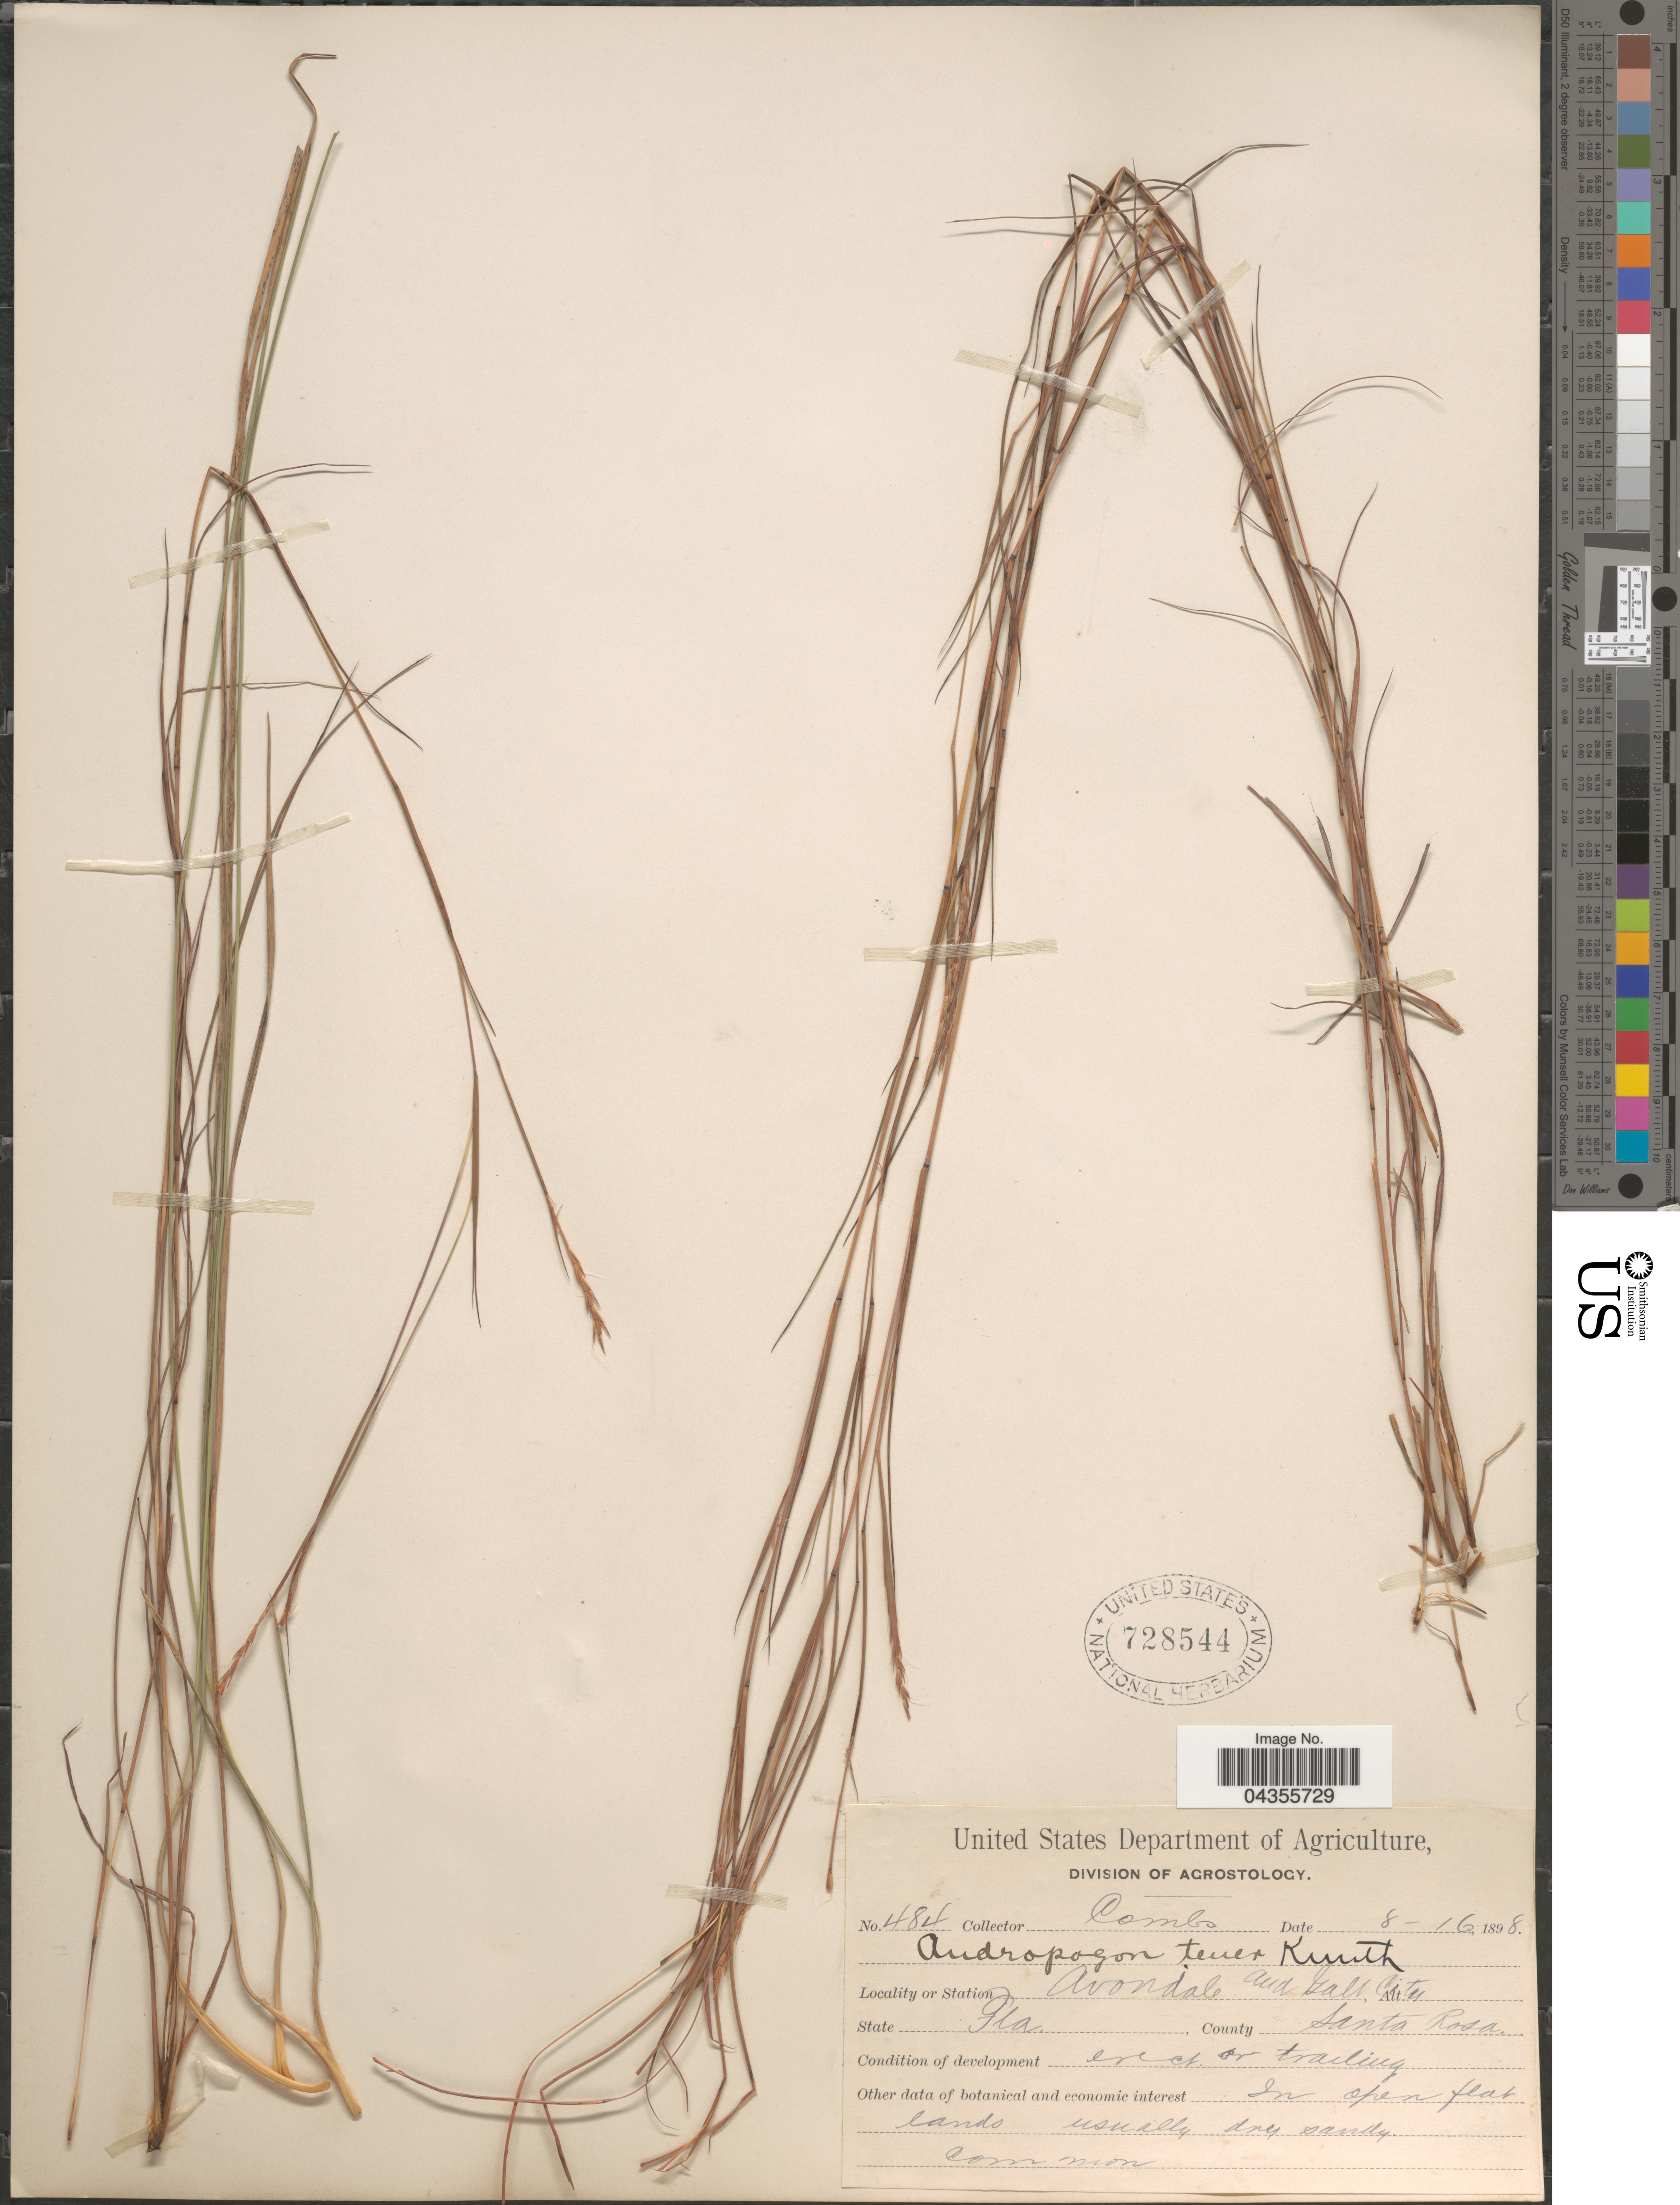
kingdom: Plantae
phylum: Tracheophyta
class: Liliopsida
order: Poales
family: Poaceae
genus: Schizachyrium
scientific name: Schizachyrium tenerum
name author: Nees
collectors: -. Combs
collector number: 484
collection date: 1898-08-16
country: United States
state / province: Florida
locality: Avondale and Galt. City. County Santa Rosa.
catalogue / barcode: US 728544